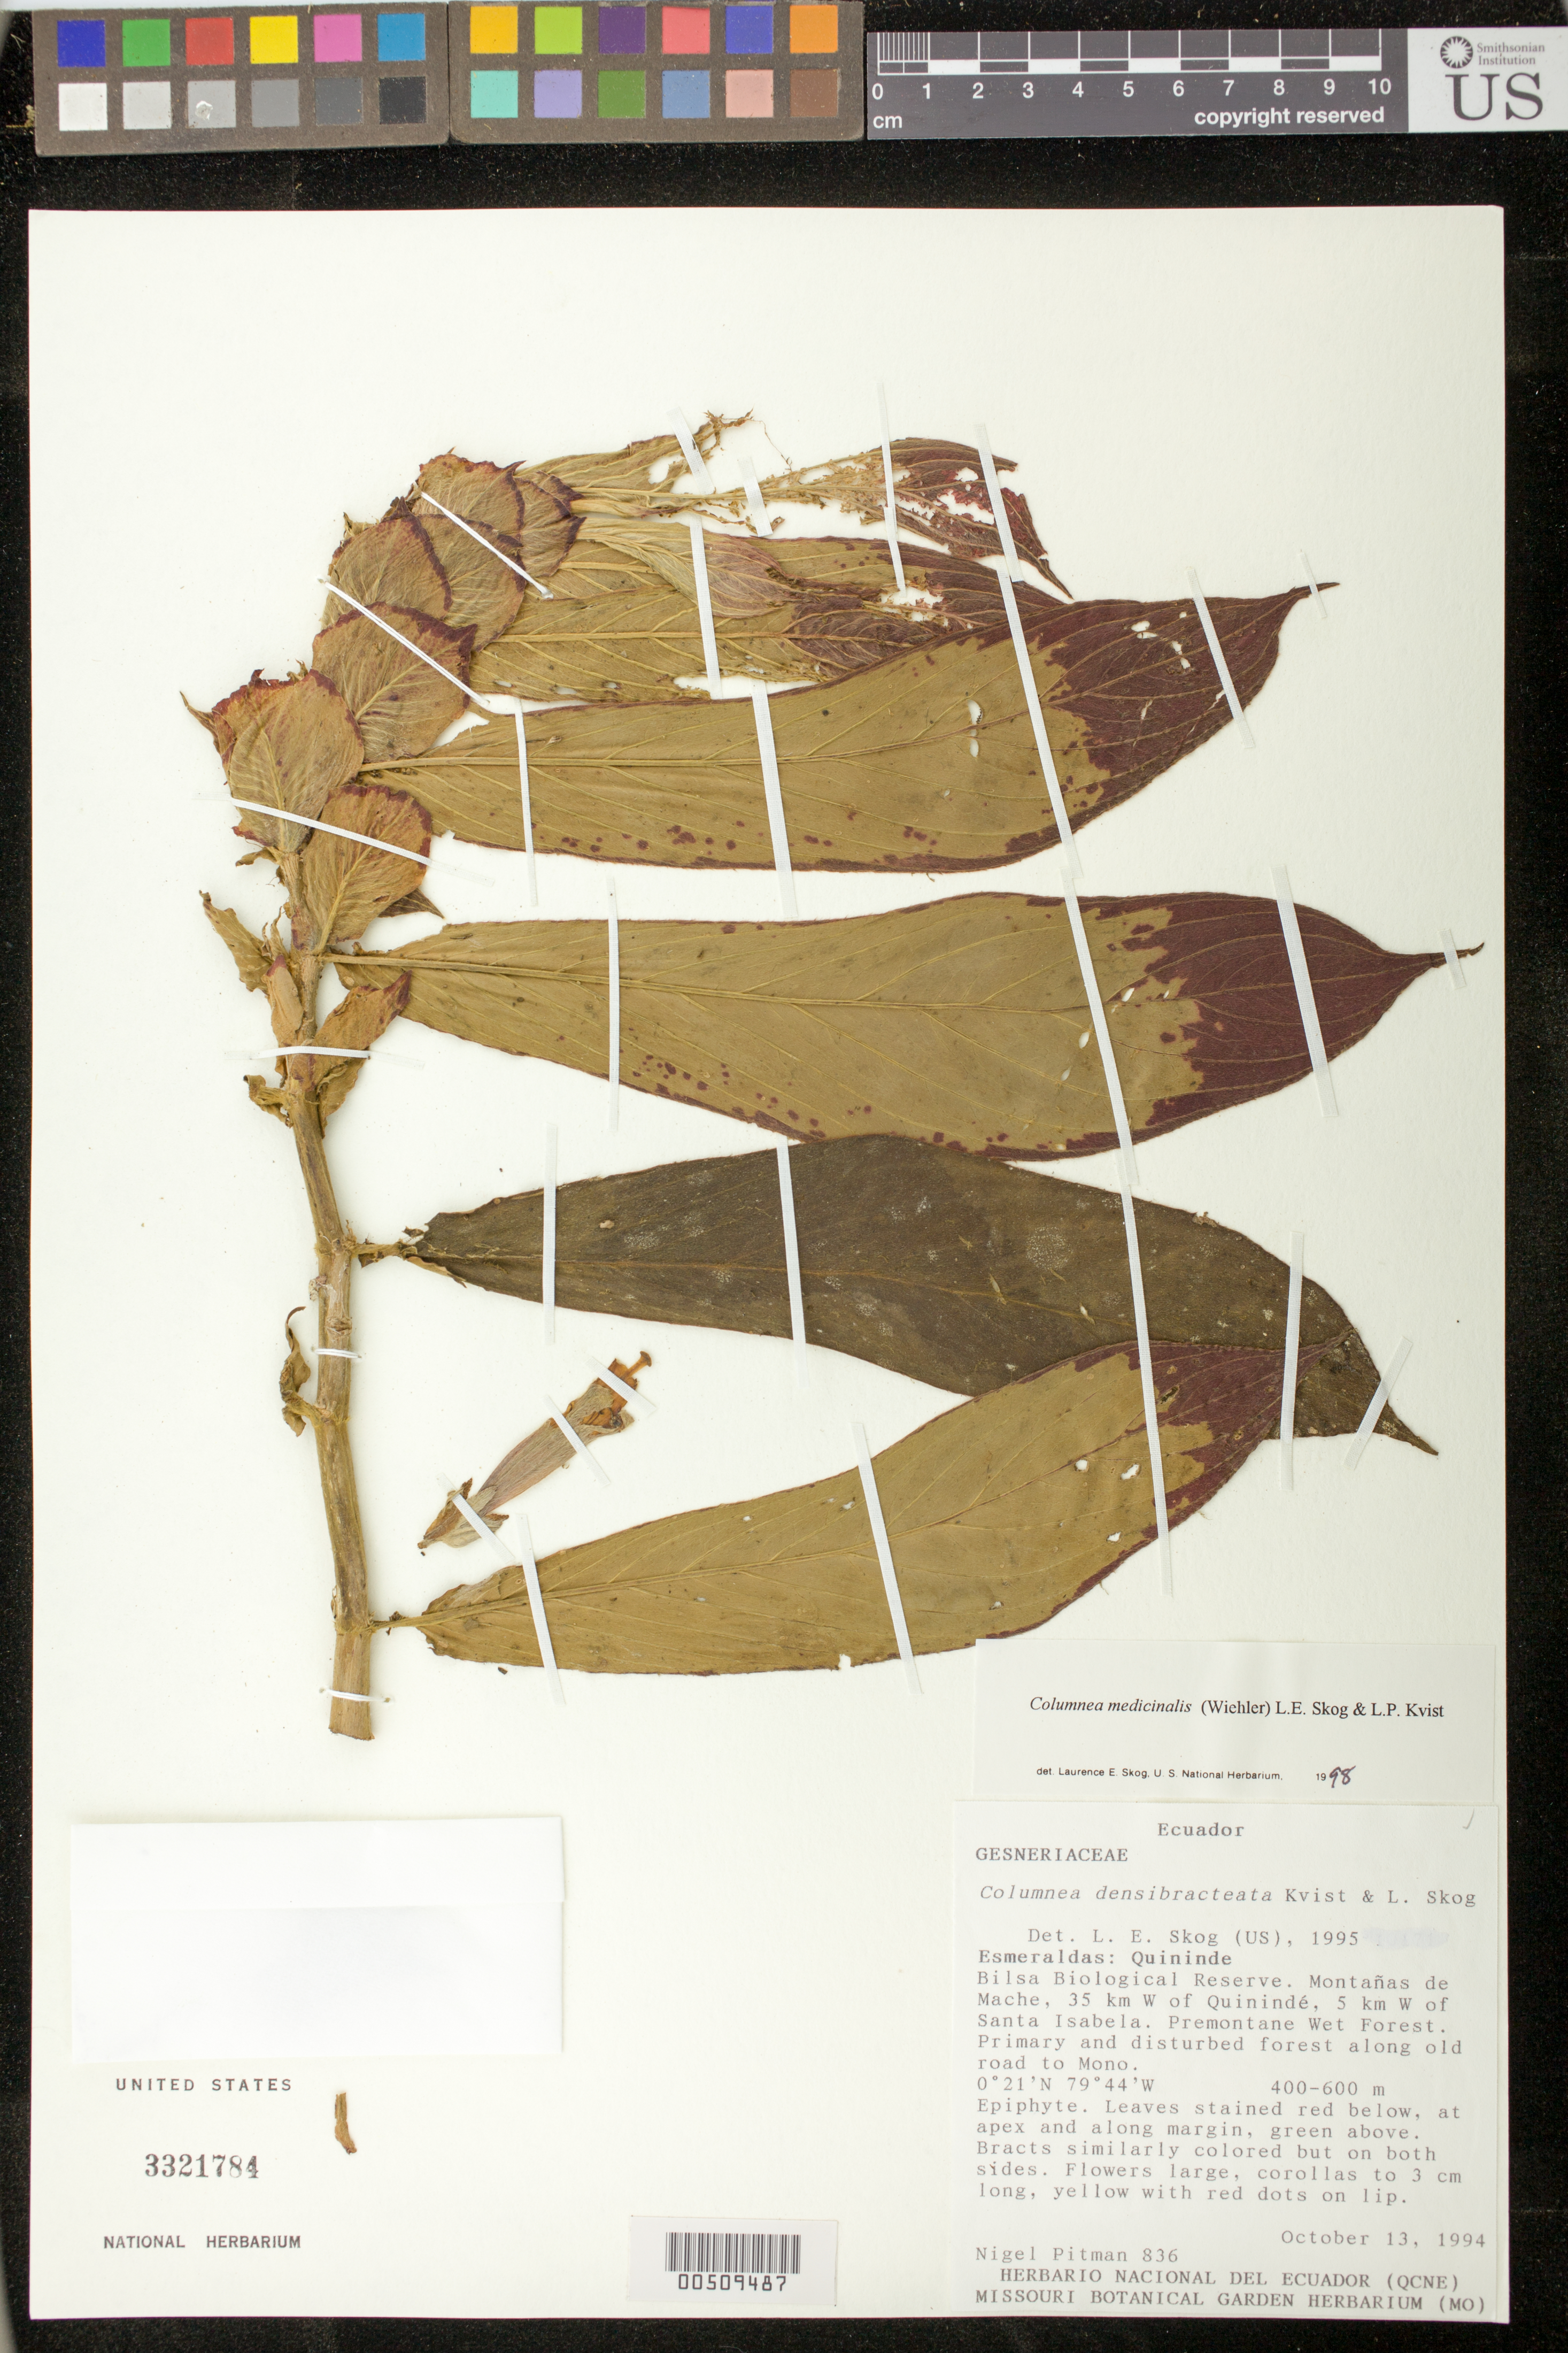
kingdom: Plantae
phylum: Tracheophyta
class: Magnoliopsida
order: Lamiales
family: Gesneriaceae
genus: Columnea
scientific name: Columnea medicinalis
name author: (Wiehler) L.E. Skog & L.P. Kvist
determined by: Skog, Laurence E.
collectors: N. Pitman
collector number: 836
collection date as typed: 13 Oct 1994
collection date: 1994-10-13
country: Ecuador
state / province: Esmeraldas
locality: Quininde, Bilsa Biological Reserve. Montañas de Mache, 35 km W of Quinindé, 5 km W of Santa Isabela; along old road to Mono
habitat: Premontane wet forest; primary and disturbed forest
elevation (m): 400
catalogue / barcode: US 3321784